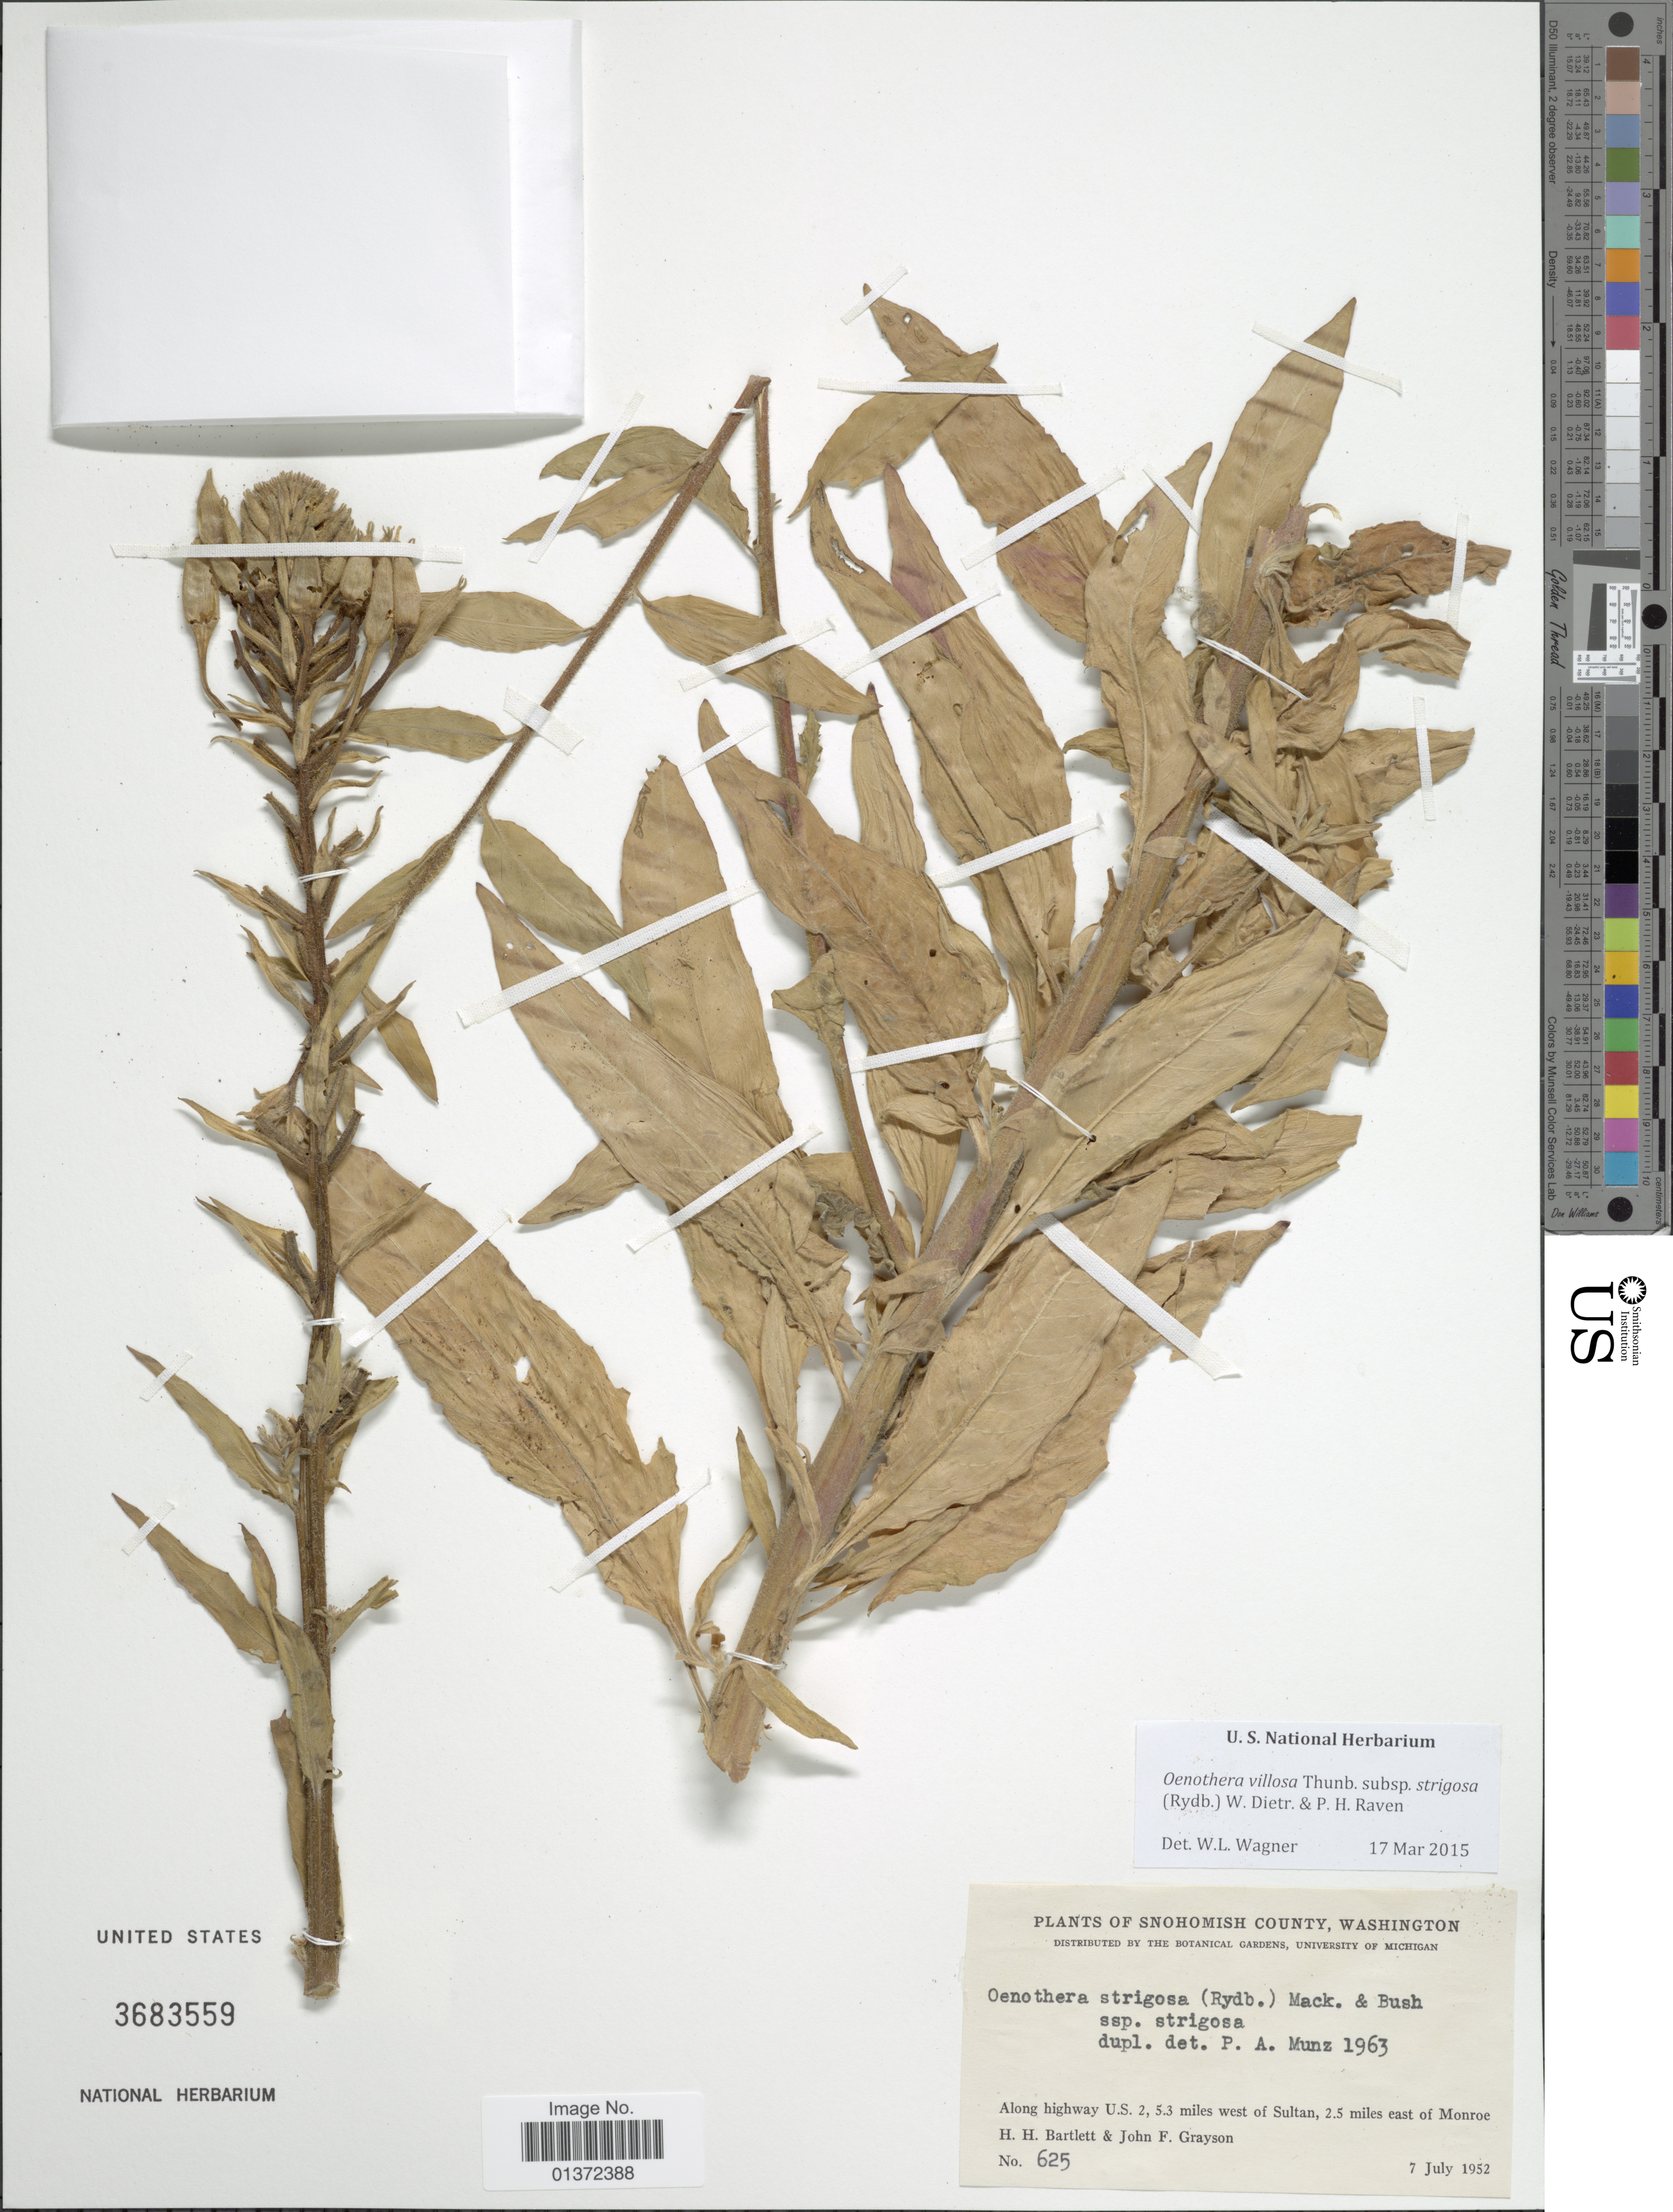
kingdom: Plantae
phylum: Tracheophyta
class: Magnoliopsida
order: Myrtales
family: Onagraceae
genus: Oenothera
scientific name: Oenothera villosa subsp. strigosa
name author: (Rydb.) W. Dietr. & P.H. Raven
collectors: H. H. Bartlett & J. Grayson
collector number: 625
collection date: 1952-07-07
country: United States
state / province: Washington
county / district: Snohomish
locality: Snohomish County, along highway U.S. 2, 5.3 miles west of Sultan, 2.5 miles east of Monroe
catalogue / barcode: US 3683559